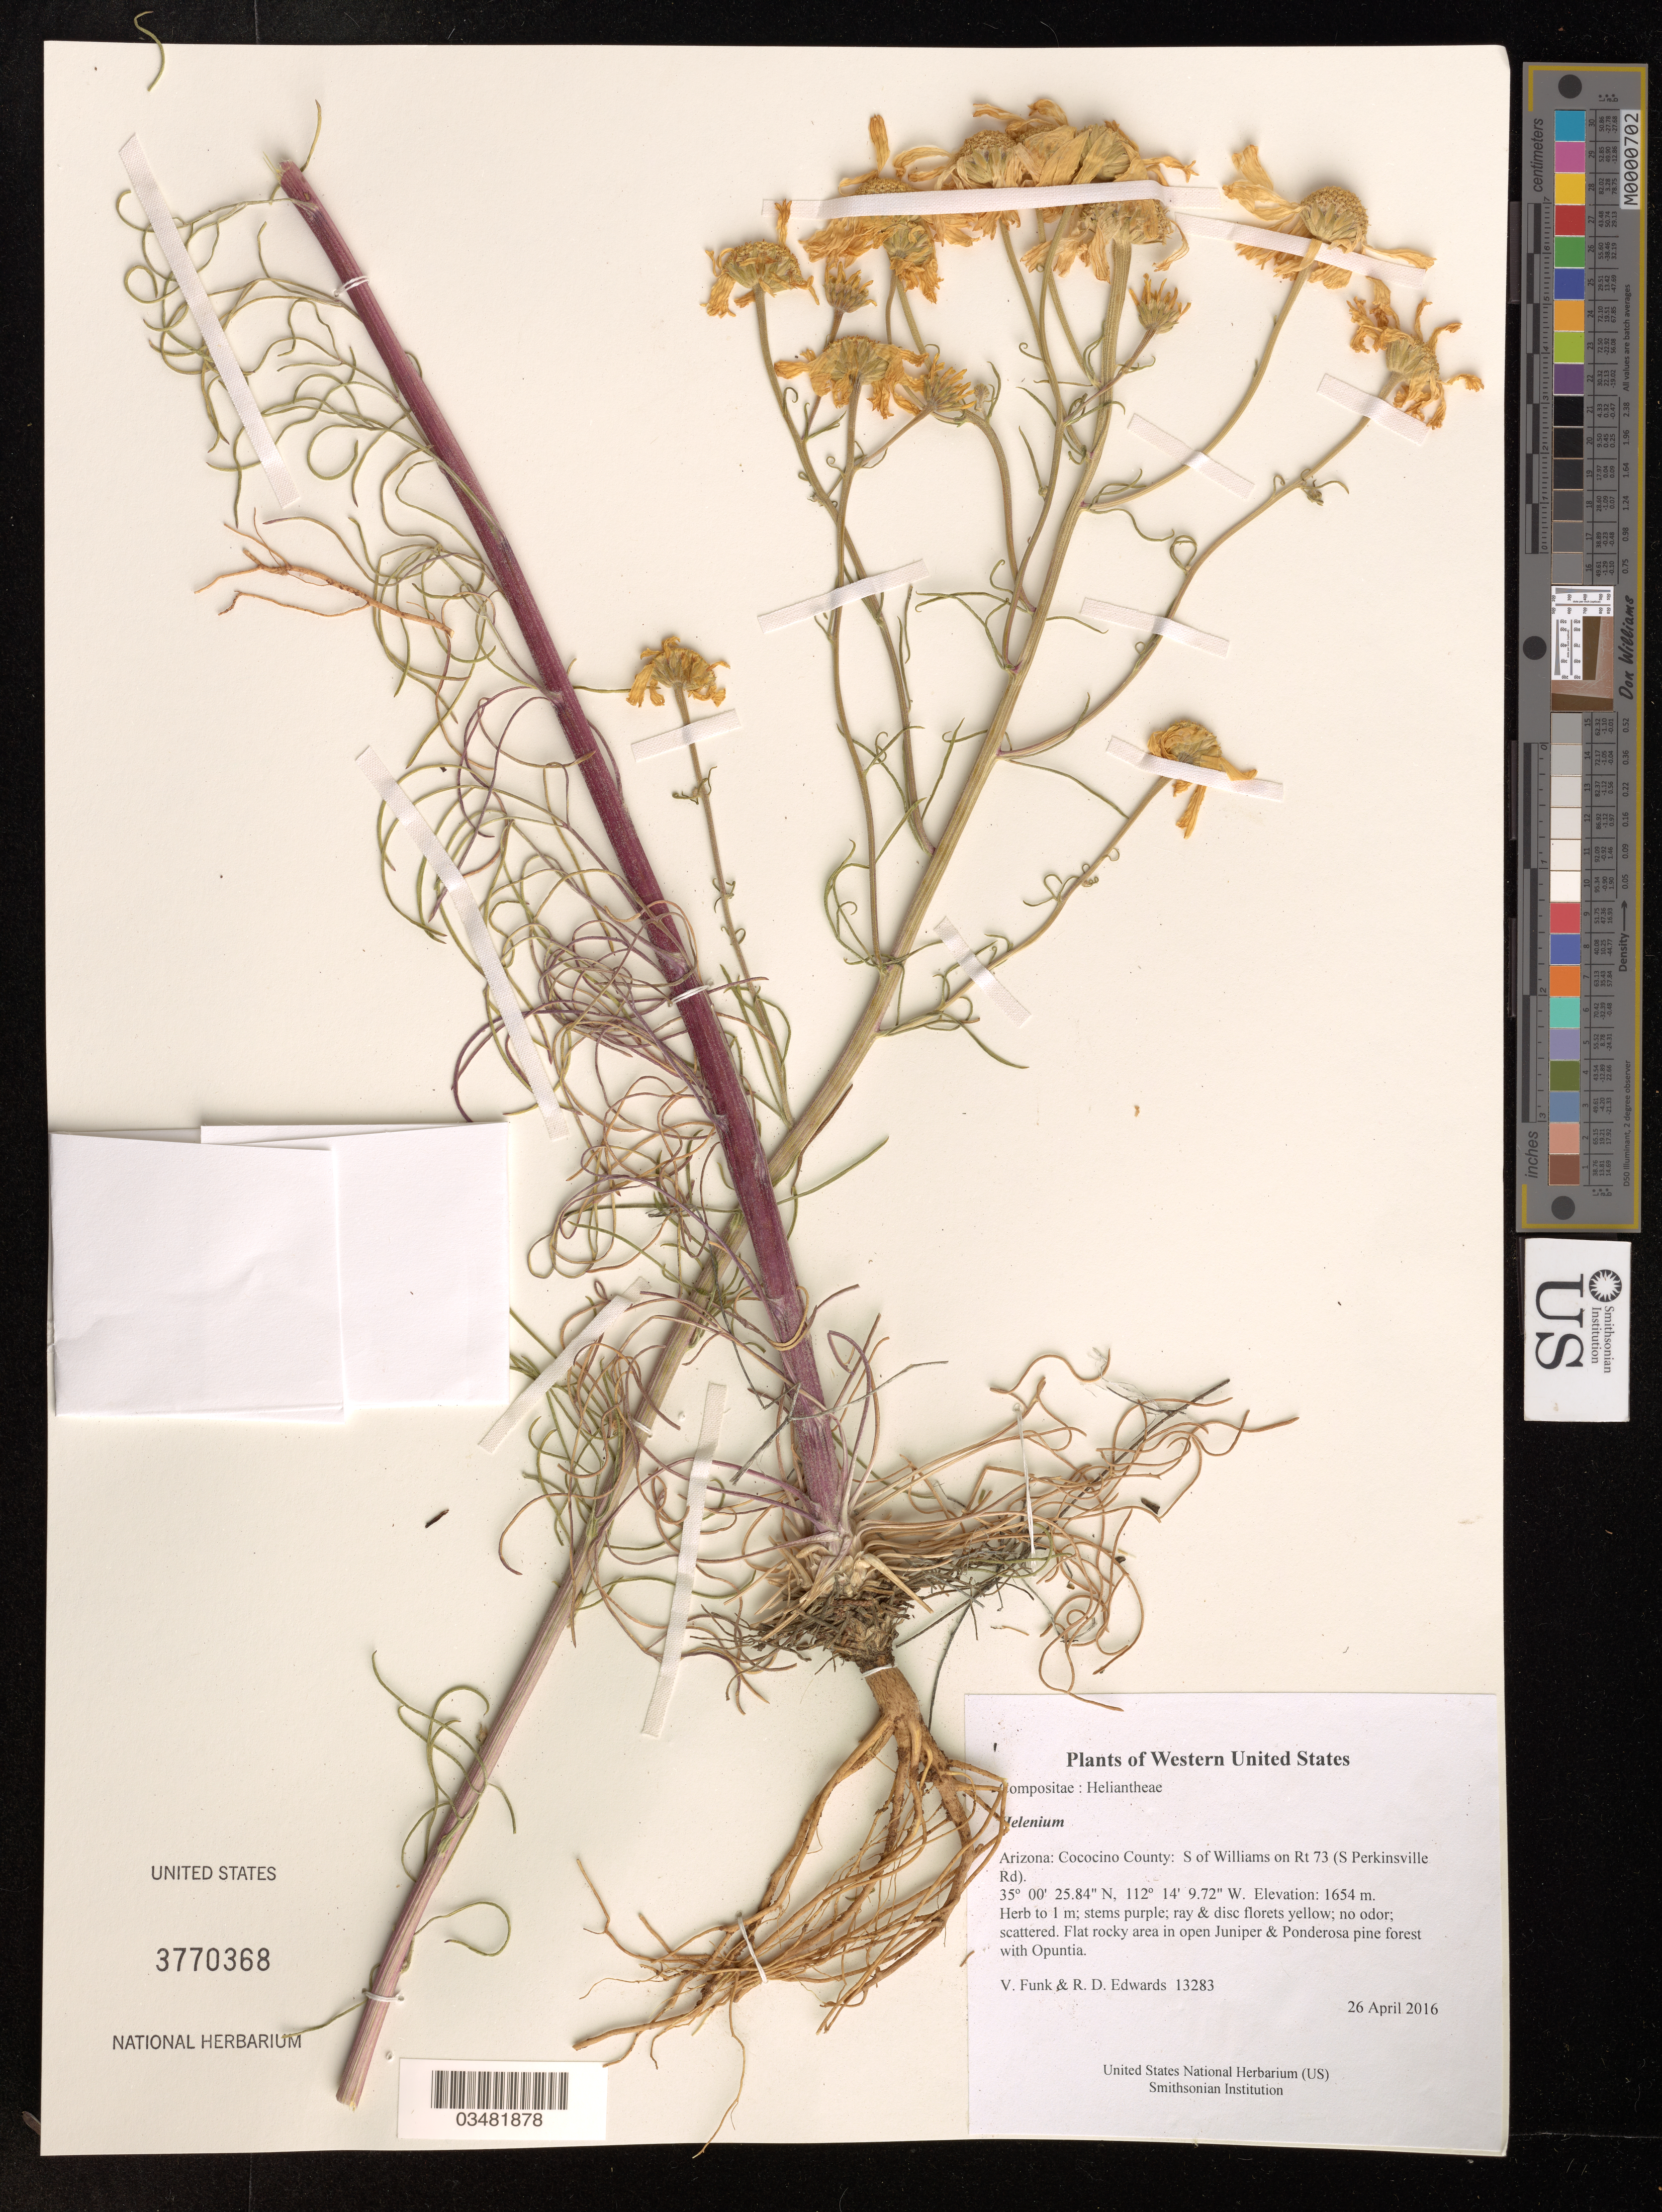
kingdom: Plantae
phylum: Tracheophyta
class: Magnoliopsida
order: Asterales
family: Asteraceae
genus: Helenium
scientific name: Helenium sp.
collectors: R.D. Edwards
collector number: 13283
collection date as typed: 26 April 2016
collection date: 2016-04-26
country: United States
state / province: Arizona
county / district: Cococino County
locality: S of Williams on Rt 73 (S Perkinsville Rd)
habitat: Flat rocky area in open Juniper & Ponderosa pine forest with Opuntia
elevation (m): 1654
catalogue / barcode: US 3770368